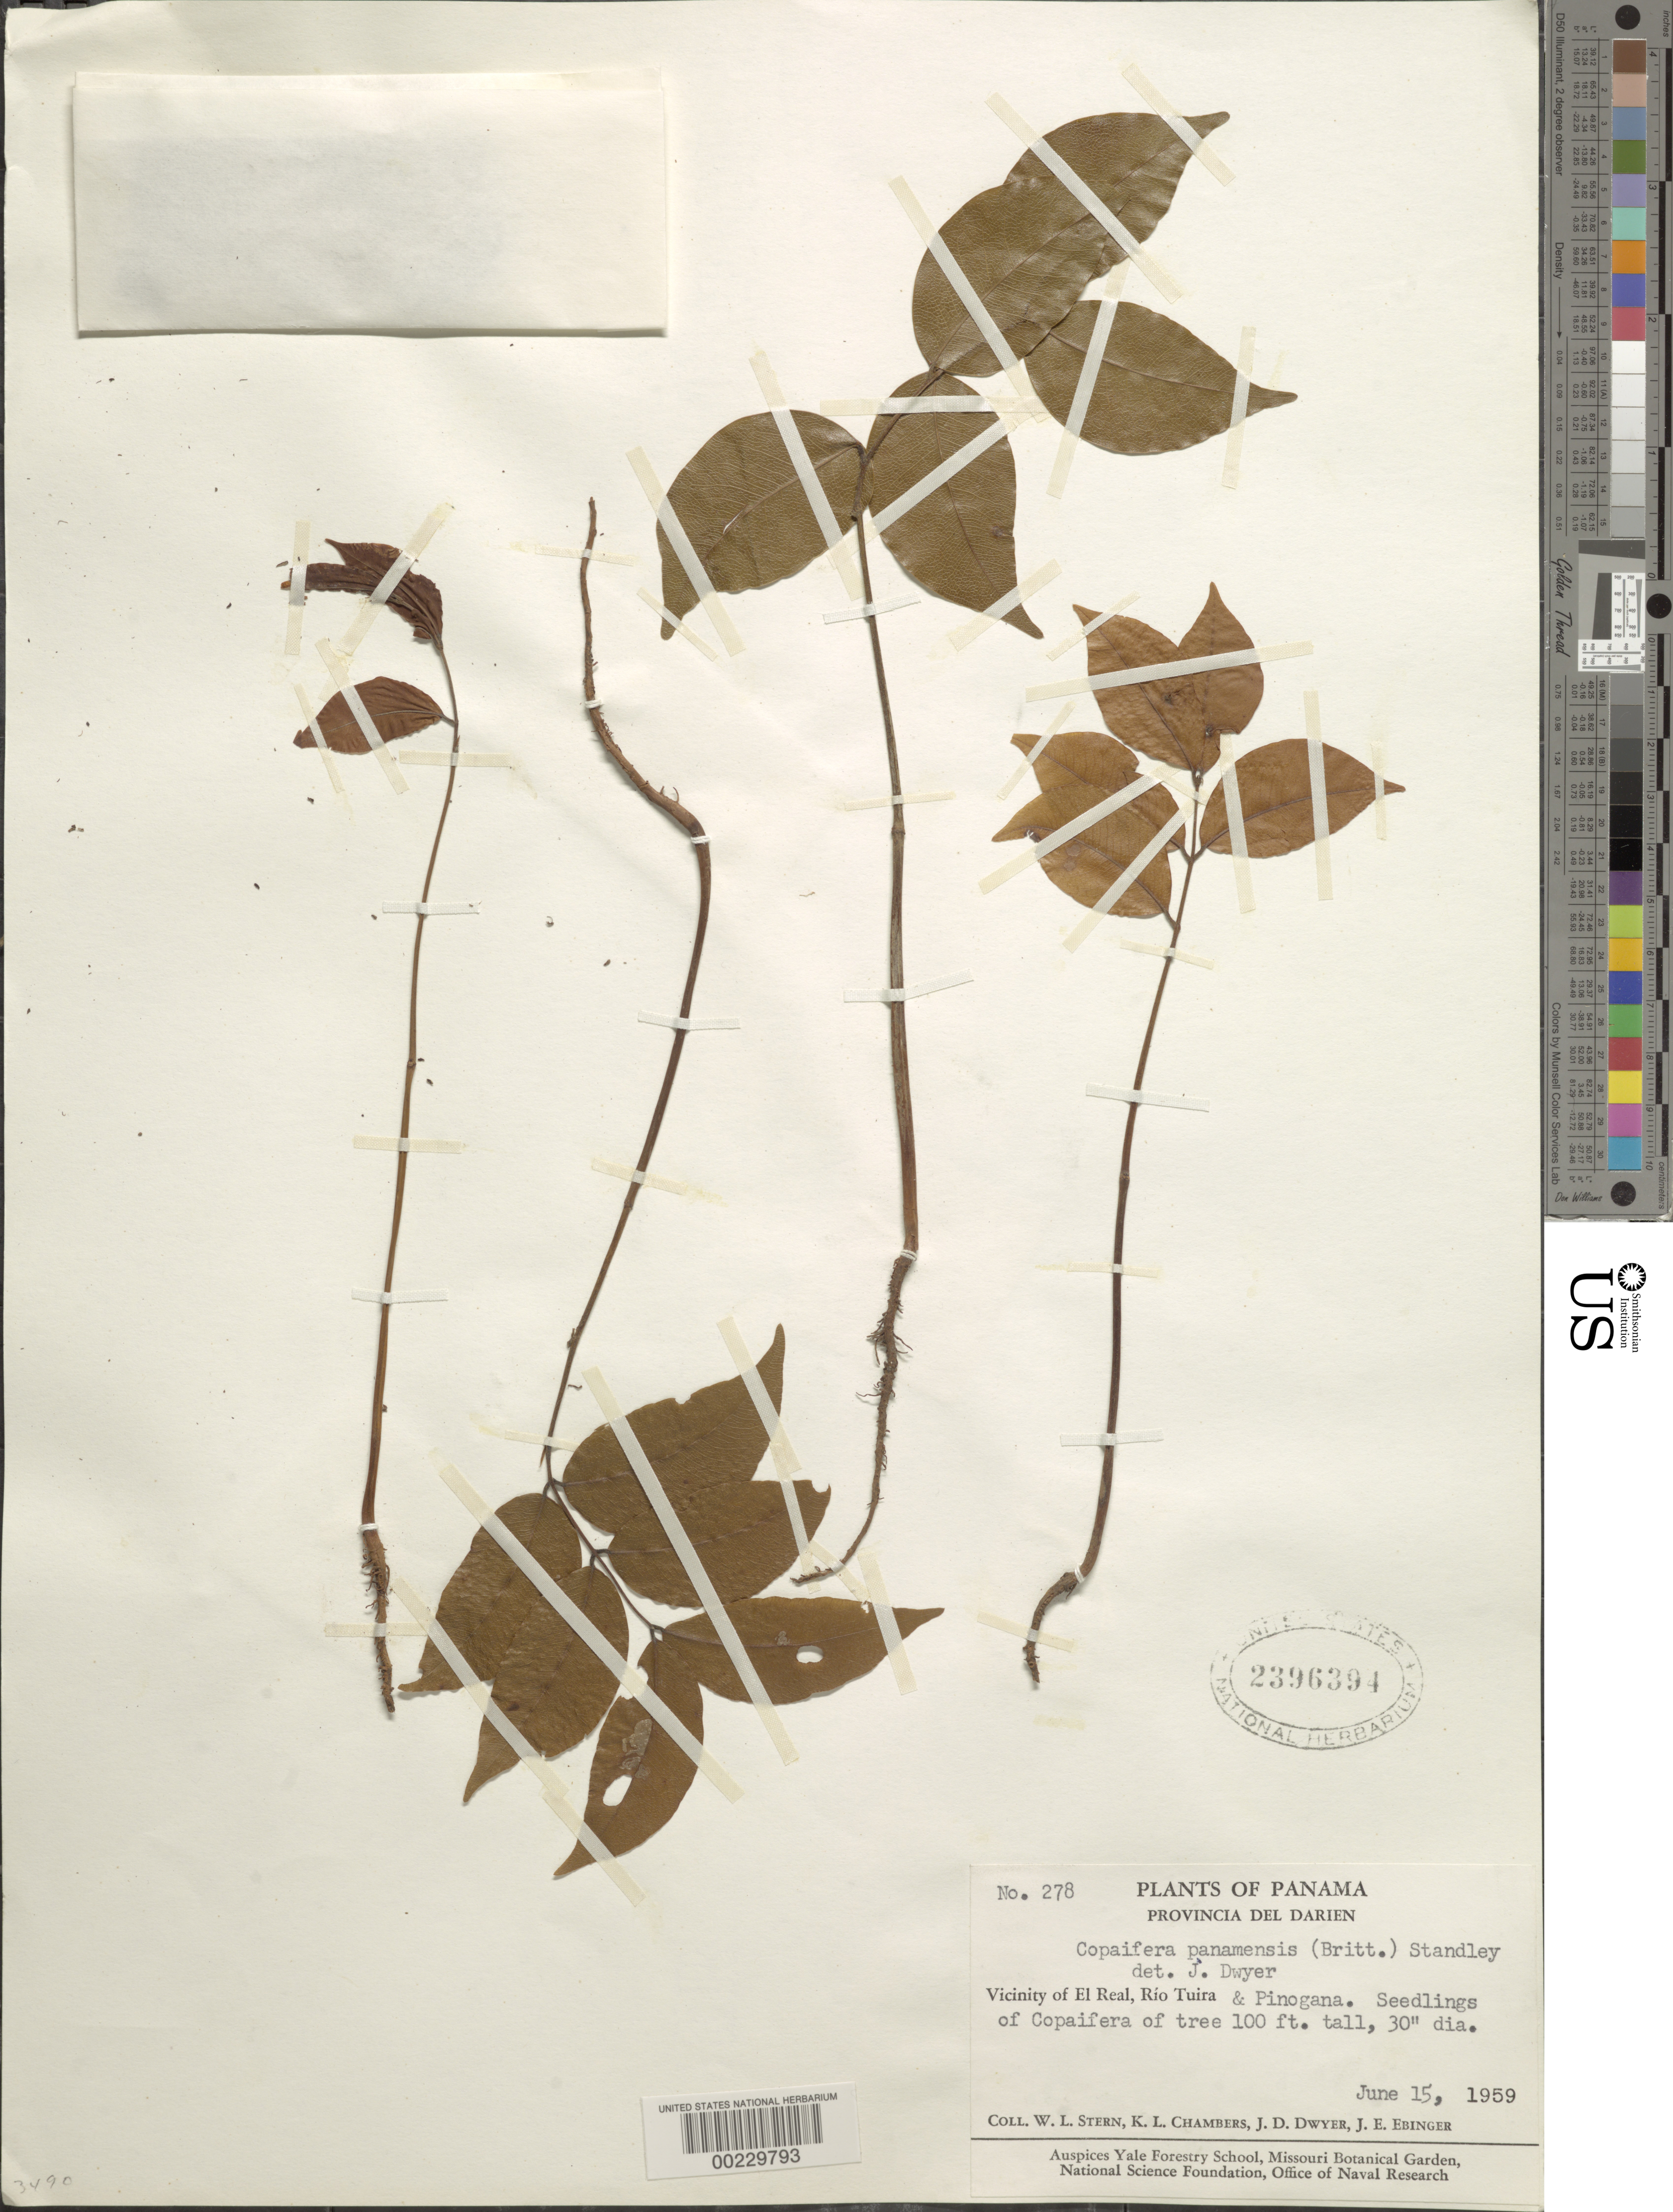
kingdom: Plantae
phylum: Tracheophyta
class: Magnoliopsida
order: Fabales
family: Fabaceae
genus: Copaifera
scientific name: Copaifera panamensis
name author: (Britton) Standl.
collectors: W. L. Stern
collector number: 278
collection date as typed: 15 Jun 1959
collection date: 1959-06-15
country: Panama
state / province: Darién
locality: Vicinity of el Real, Rio Tuira and Pinogana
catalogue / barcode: US 2396394